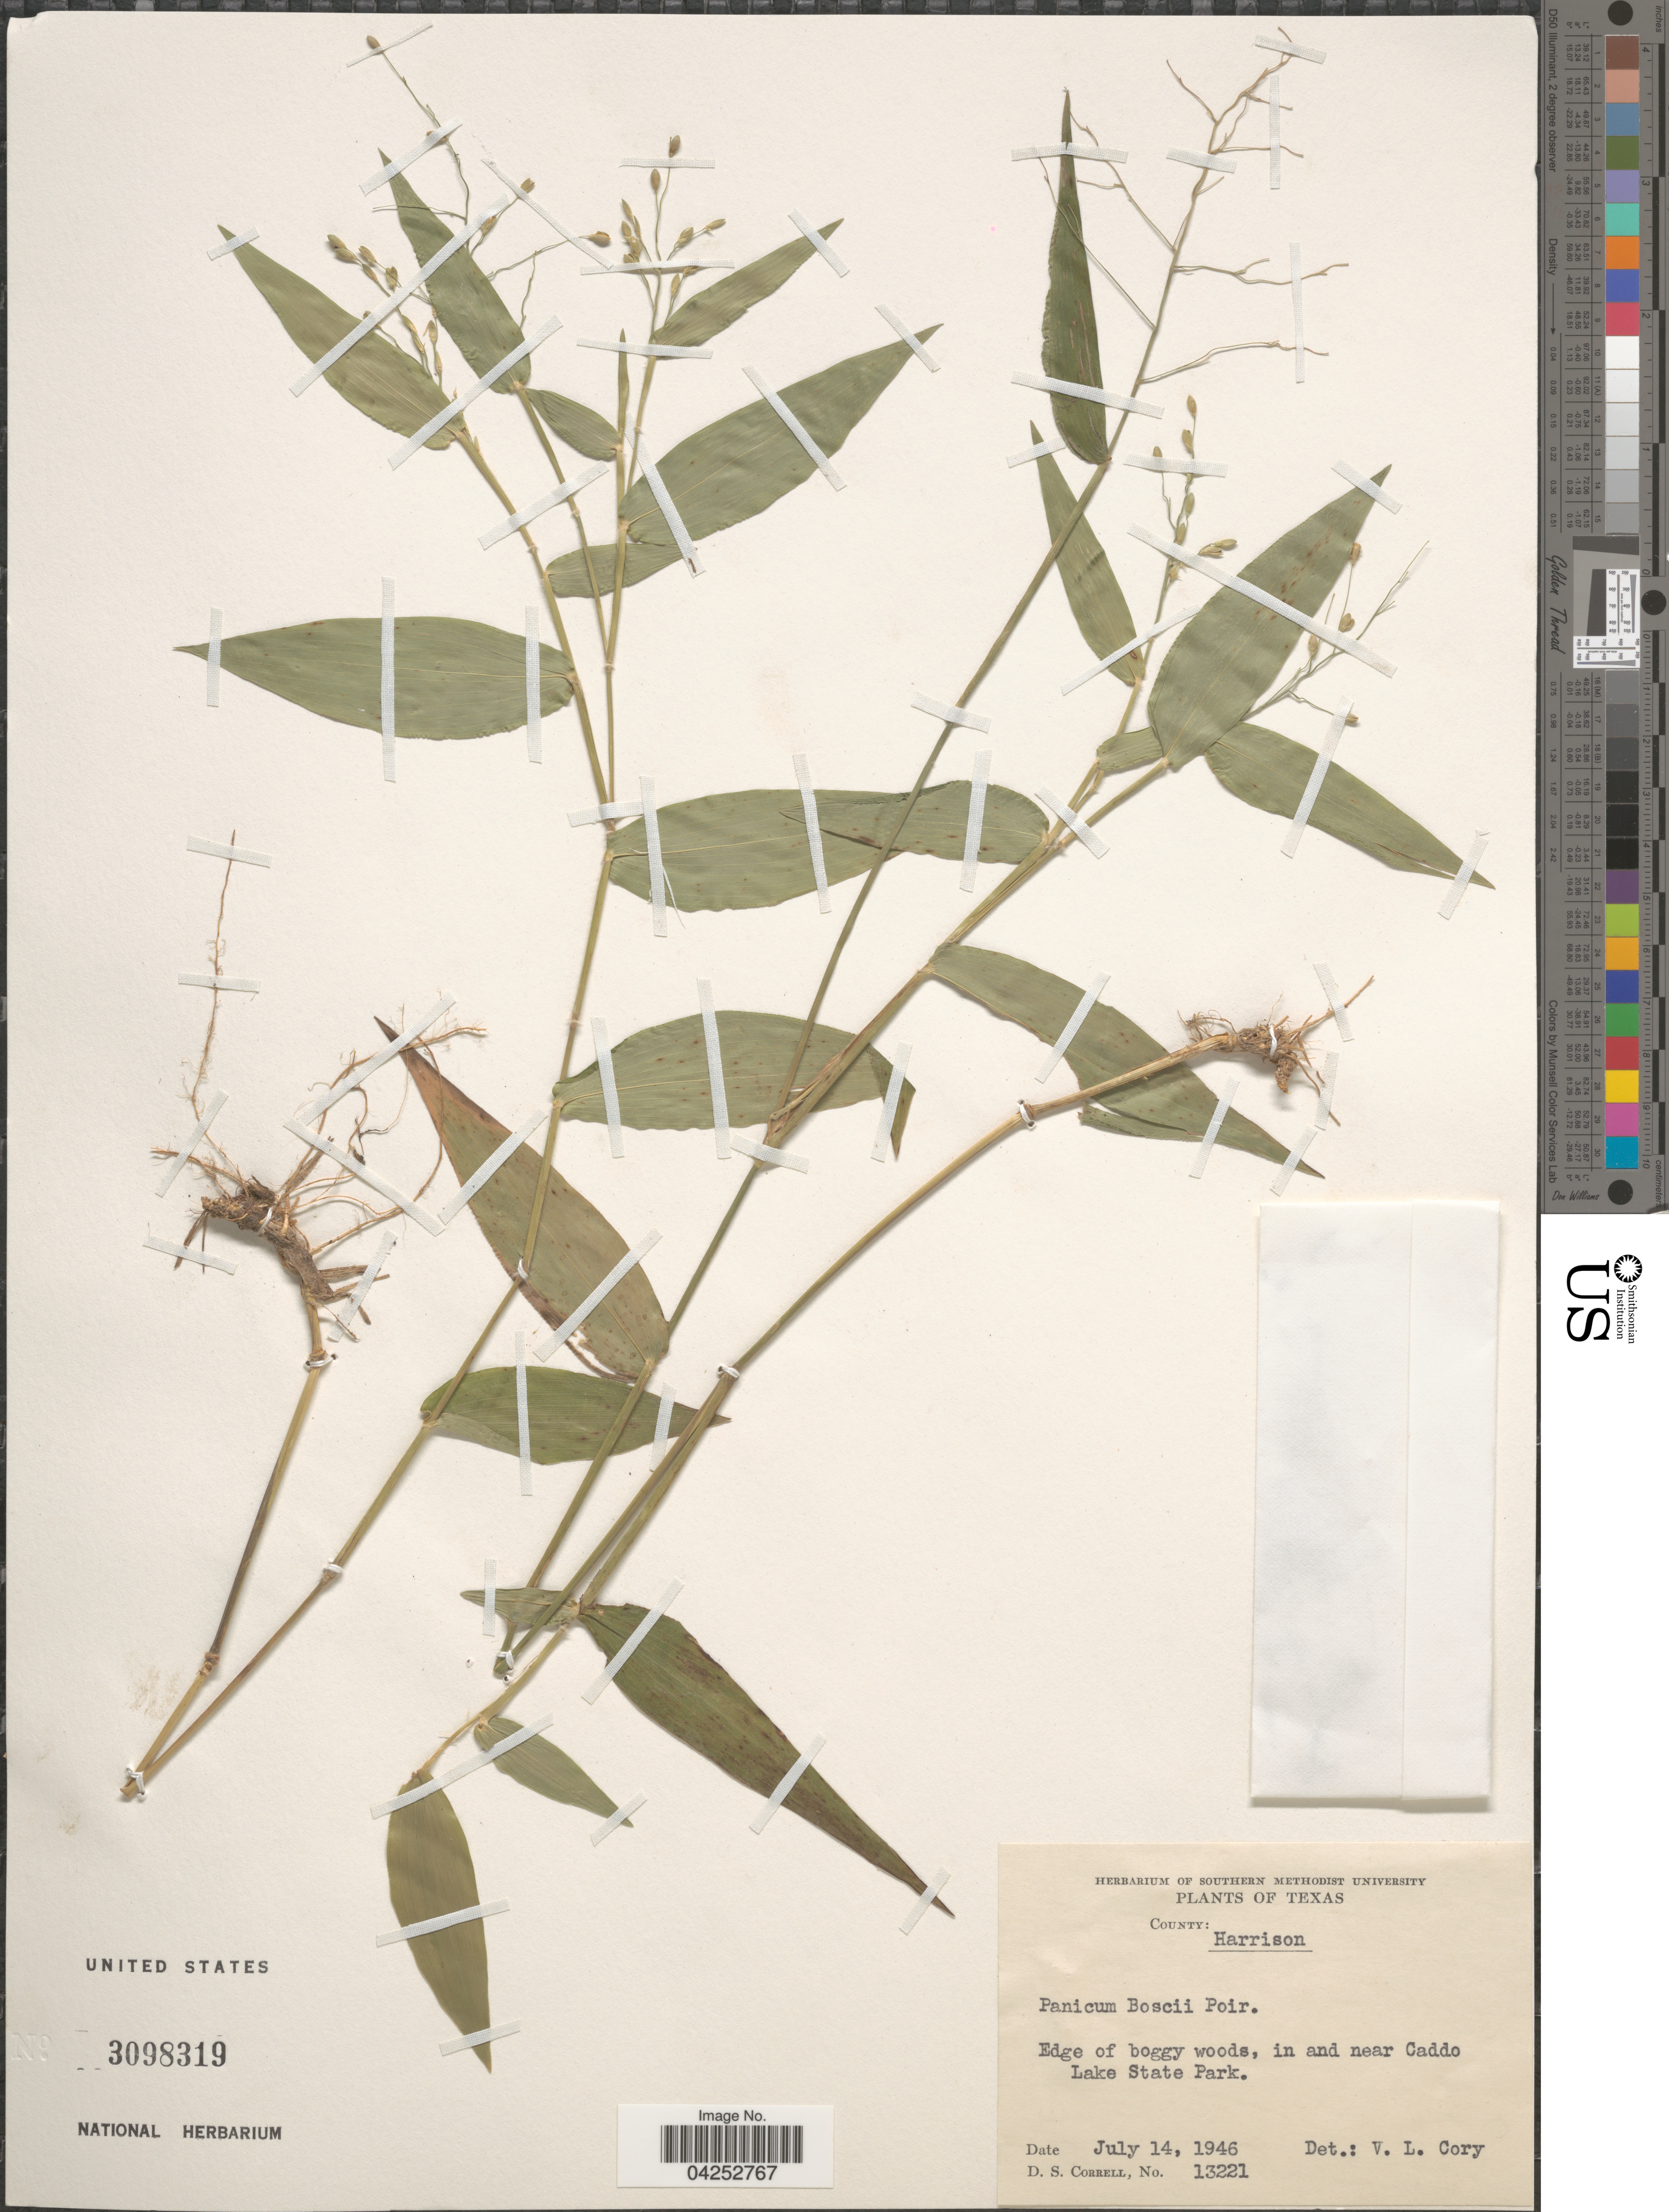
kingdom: Plantae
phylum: Tracheophyta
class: Liliopsida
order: Poales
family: Poaceae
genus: Dichanthelium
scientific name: Dichanthelium boscii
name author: (Poir.) Gould & C.A. Clark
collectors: D. S. Correll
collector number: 13221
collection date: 1946-07-14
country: United States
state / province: Texas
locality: County: Harrison. Edge of boggy woods, in and near Caddo Lake State Park.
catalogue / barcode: US 3098319